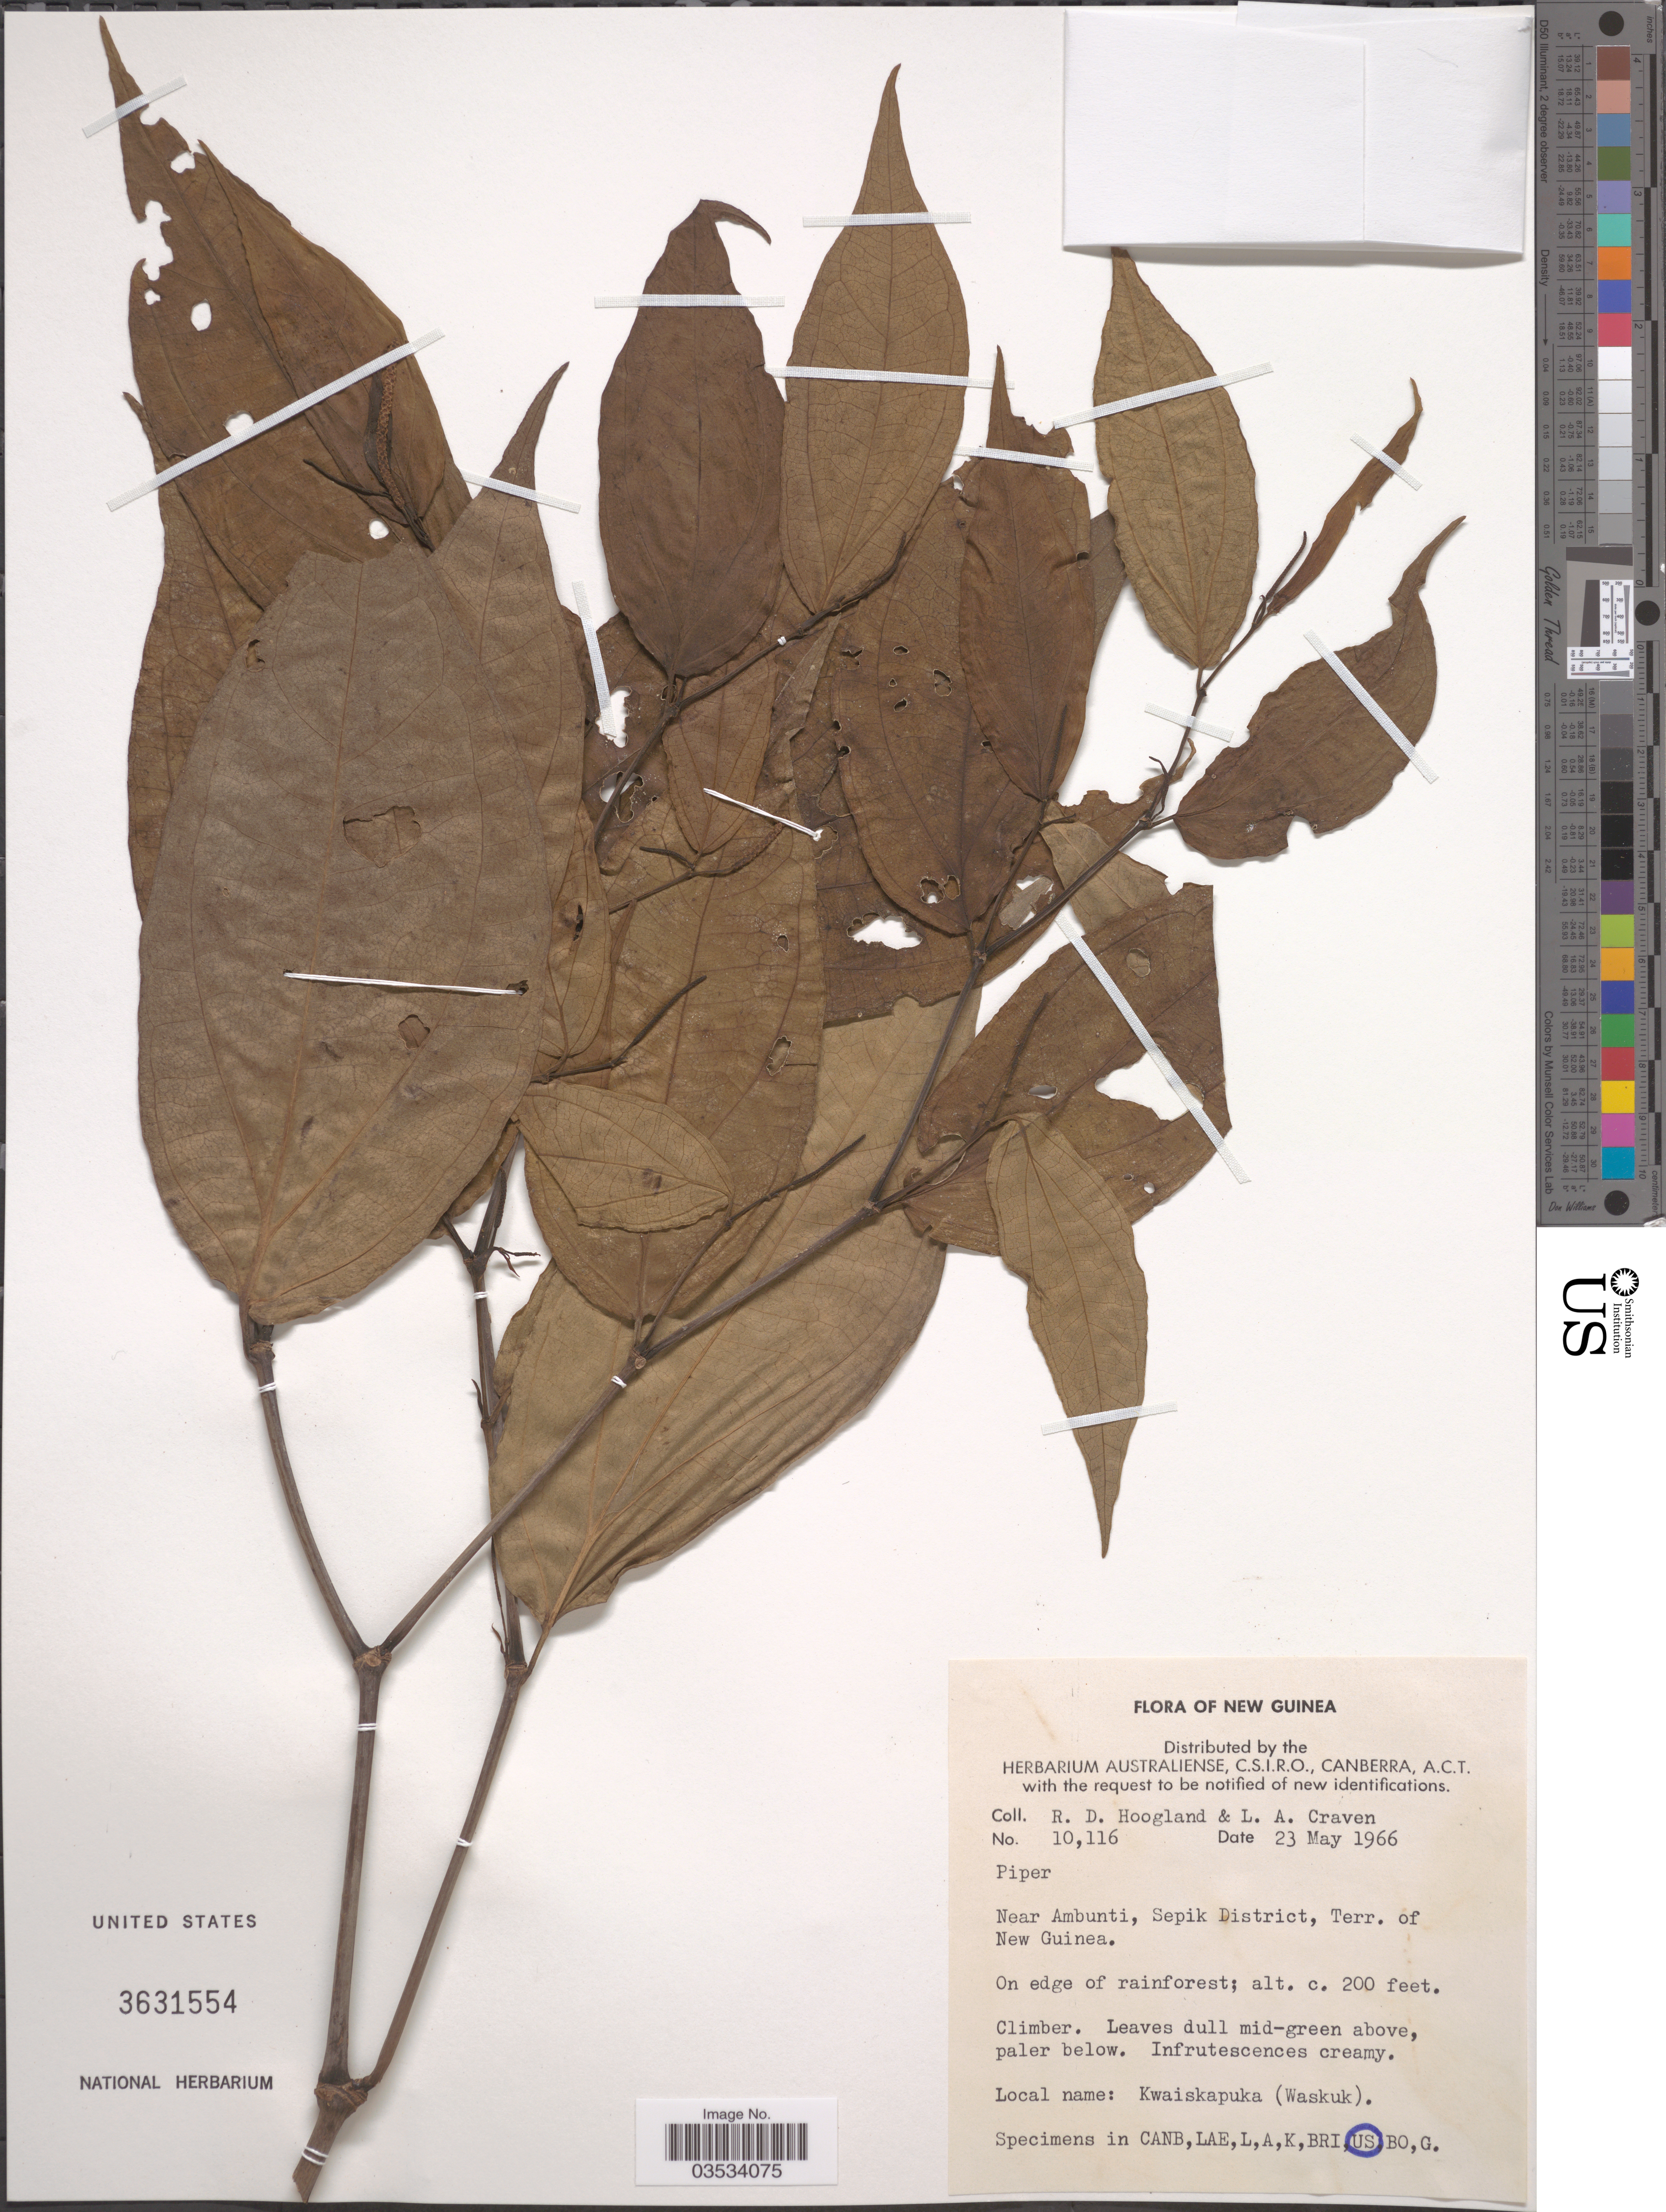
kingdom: Plantae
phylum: Tracheophyta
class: Magnoliopsida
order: Piperales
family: Piperaceae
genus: Piper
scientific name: Piper sp.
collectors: R. D. Hoogland & L. A. Craven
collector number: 10116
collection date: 1966-05-23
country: Papua New Guinea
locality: Near Ambunti, Sepik District, Terr. of New Guinea.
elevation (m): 61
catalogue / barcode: US 3631554